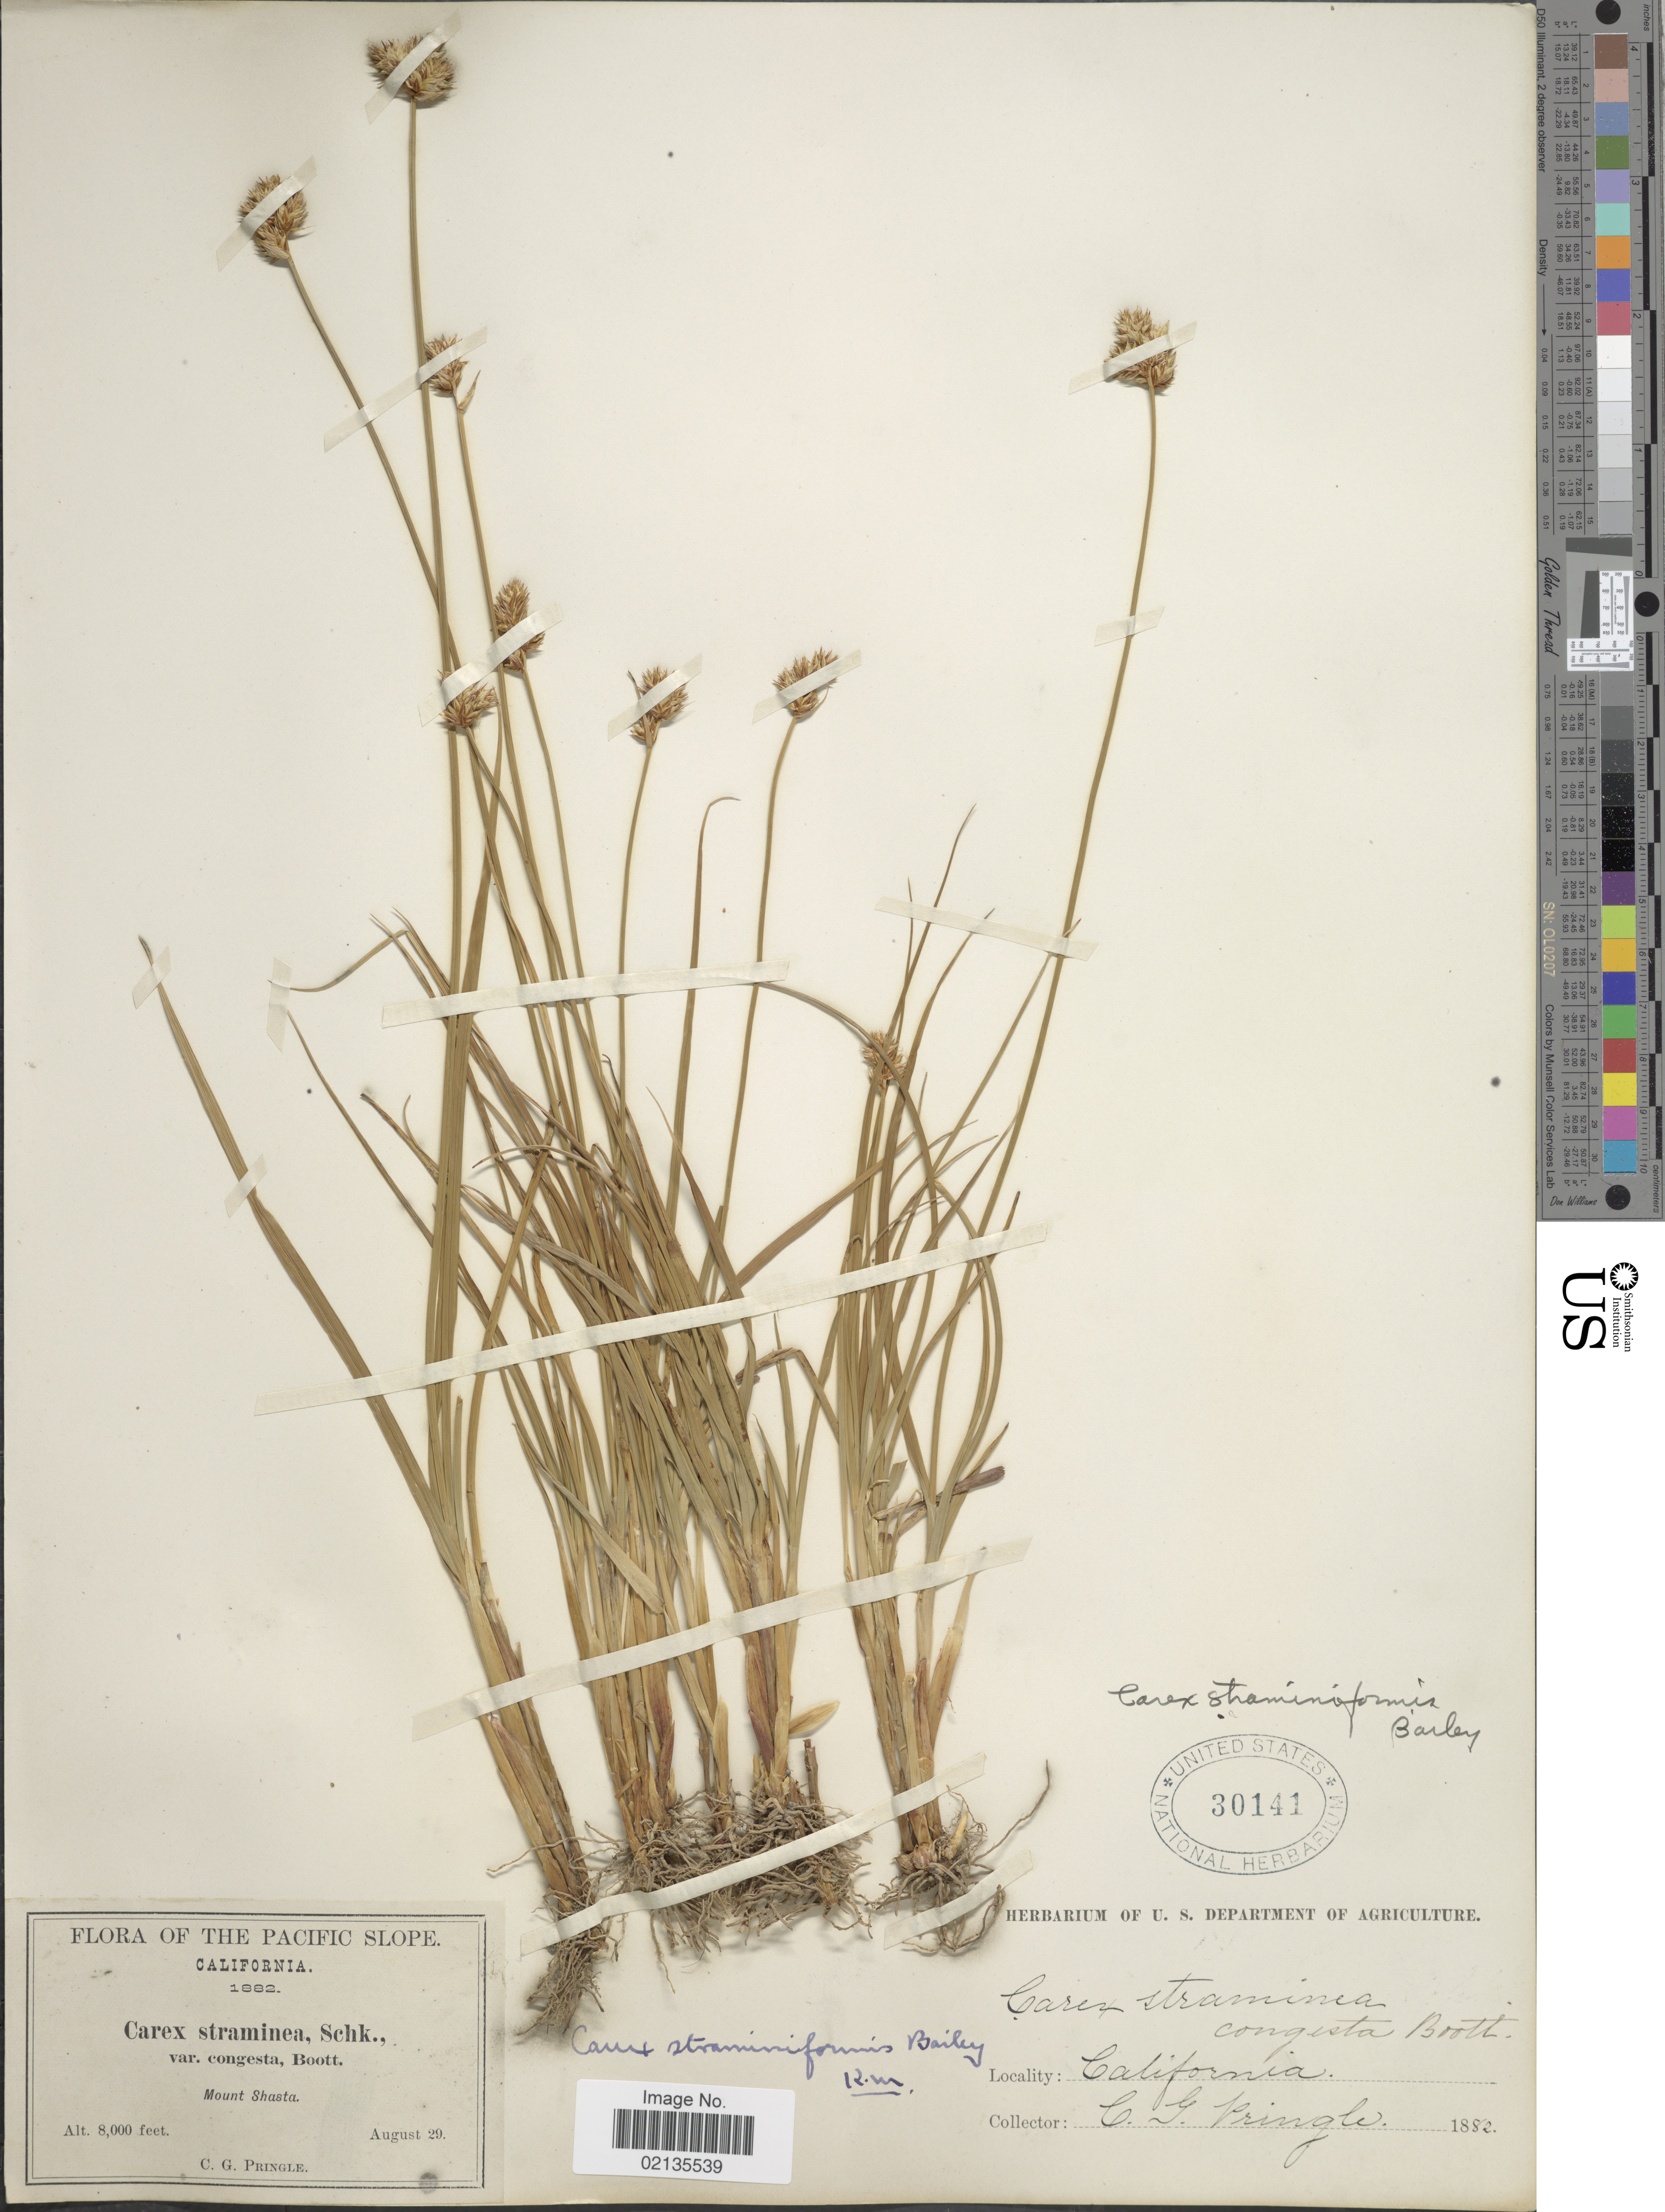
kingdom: Plantae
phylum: Tracheophyta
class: Liliopsida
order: Poales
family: Cyperaceae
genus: Carex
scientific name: Carex straminiformis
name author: L.H. Bailey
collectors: C. G. Pringle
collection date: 1882-08-29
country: United States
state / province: California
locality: Pacific Slope, Mount Shasta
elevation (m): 2438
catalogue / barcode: US 30141